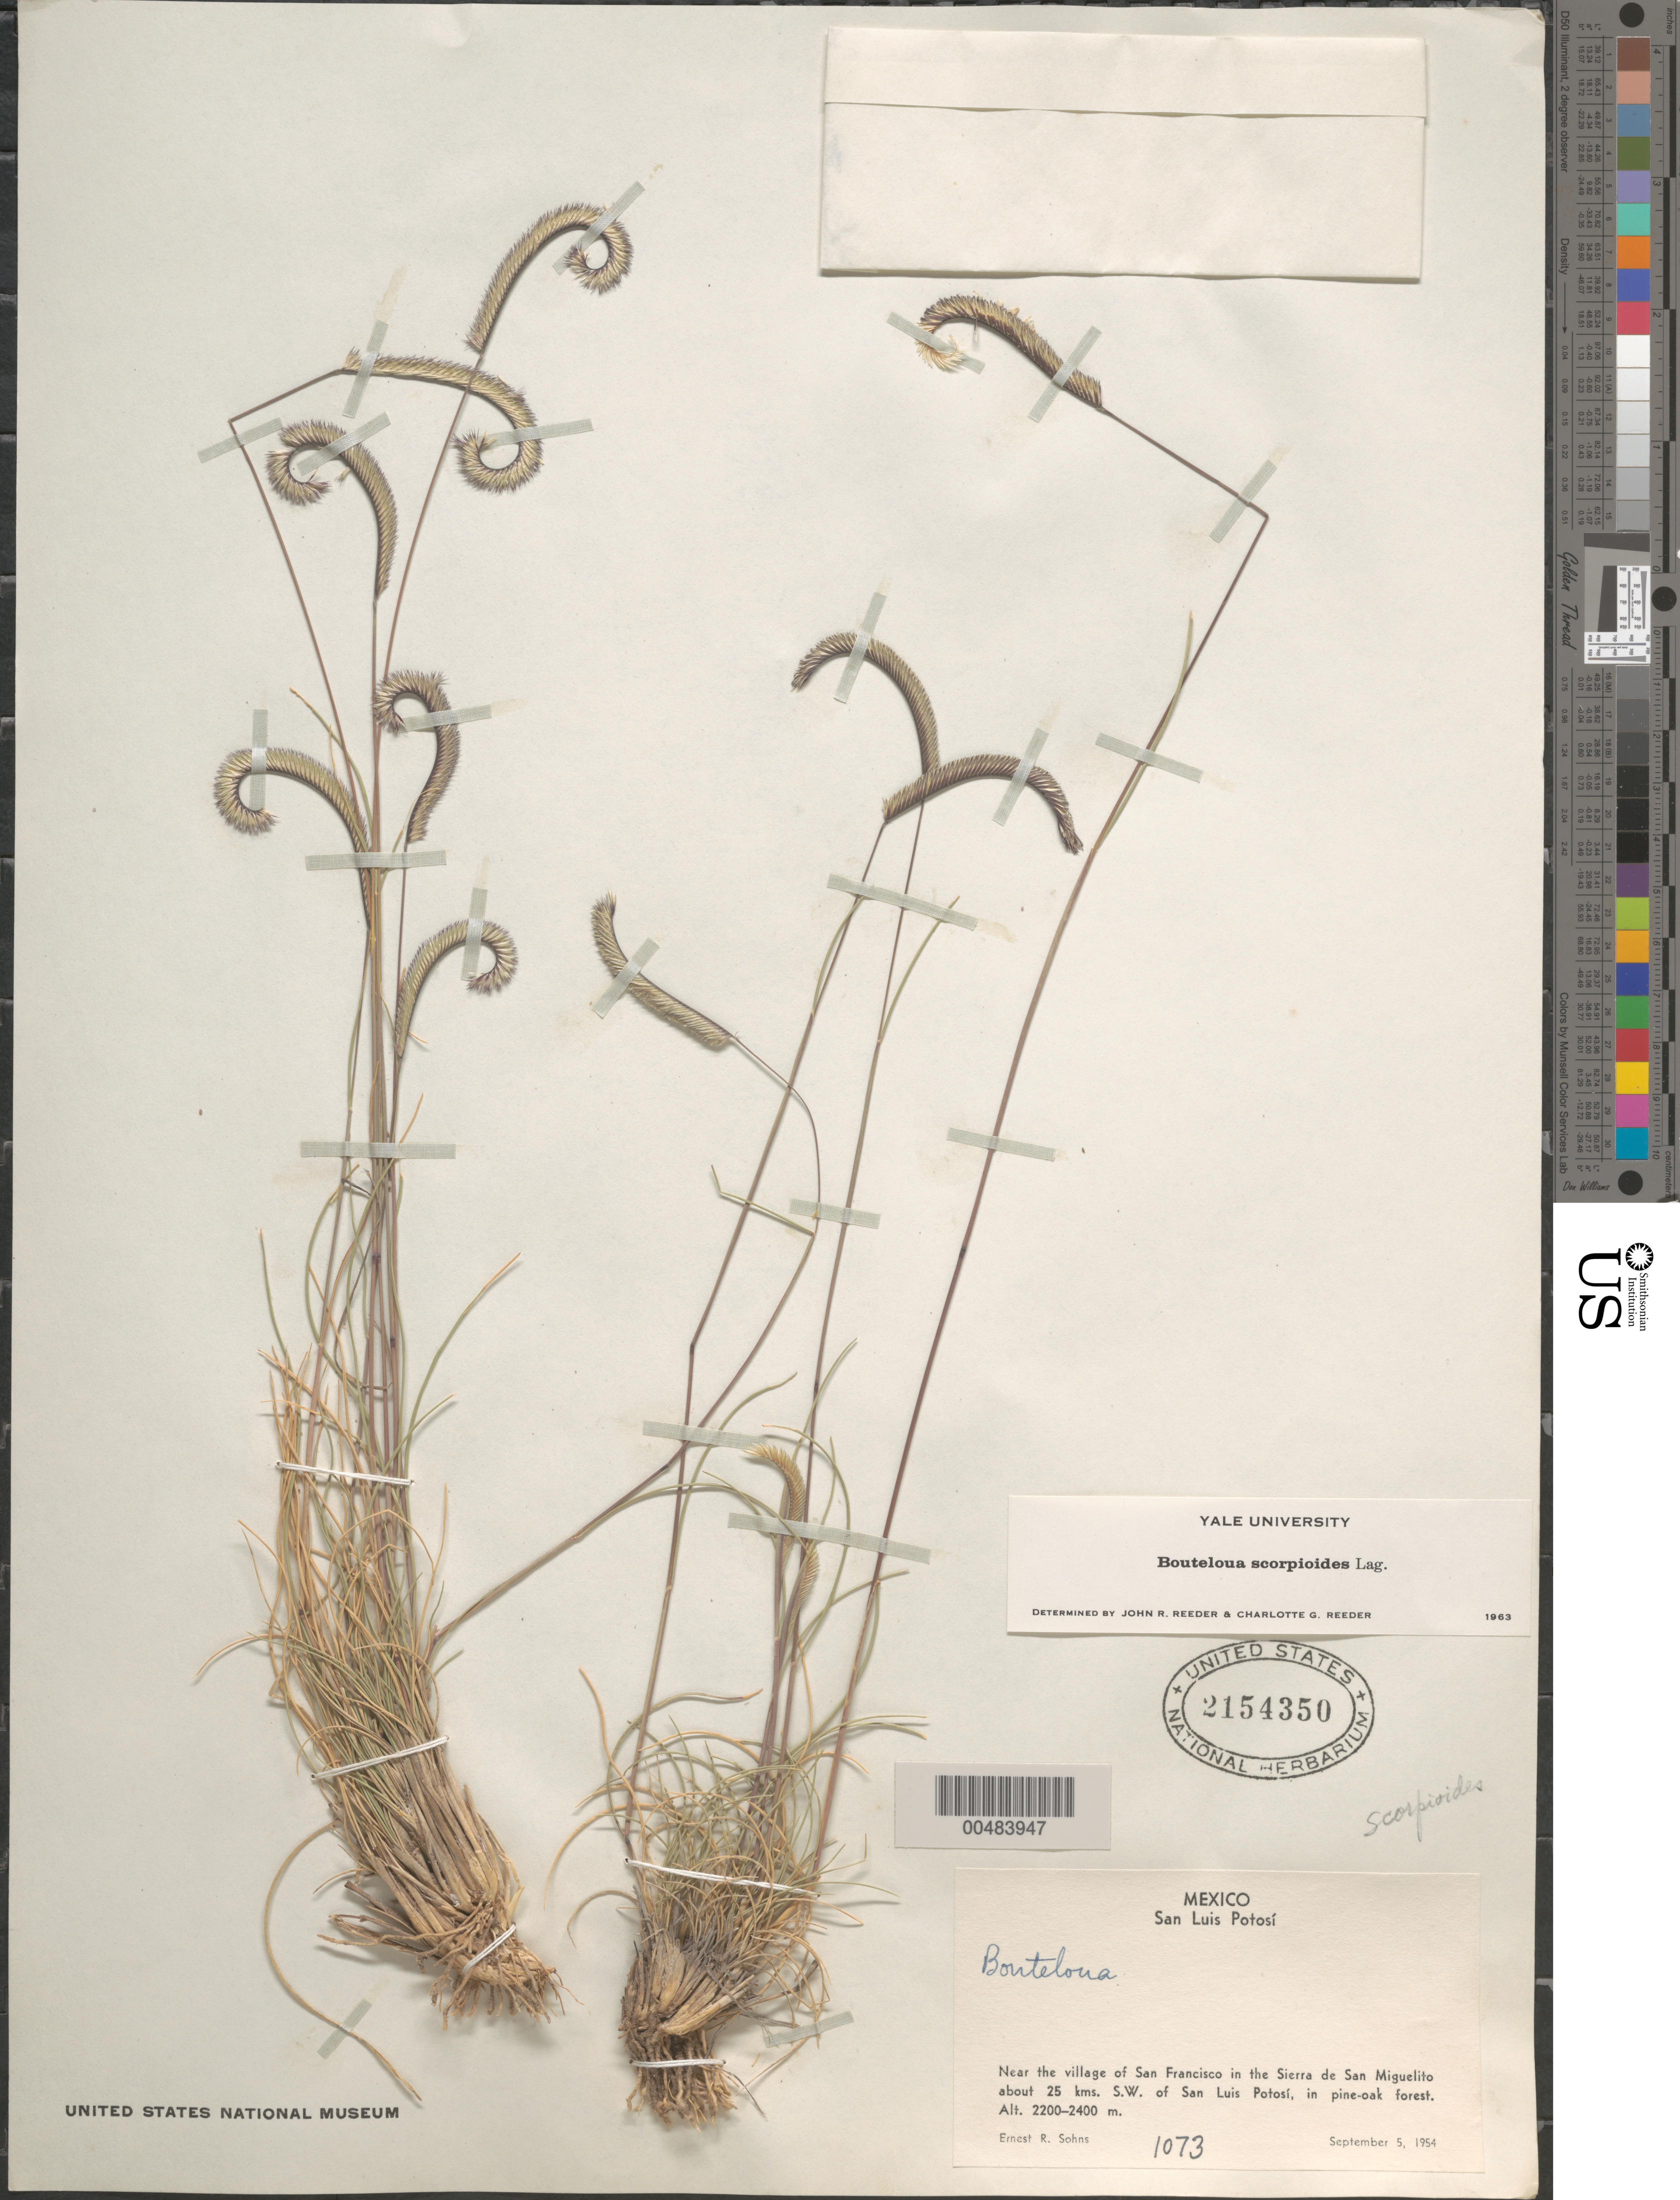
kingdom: Plantae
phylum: Tracheophyta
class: Liliopsida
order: Poales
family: Poaceae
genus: Bouteloua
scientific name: Bouteloua scorpioides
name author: Lag.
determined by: Reeder, J. R.; Reeder, C. G.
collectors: E. R. Sohns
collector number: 1073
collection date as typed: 5 Sep 1954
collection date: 1954-09-05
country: Mexico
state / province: San Luis Potosi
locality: Near the village of San Francisco in the Sierra de San Miguelito about 25 km SW of San Luis Potosi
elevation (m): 2200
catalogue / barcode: US 2154350